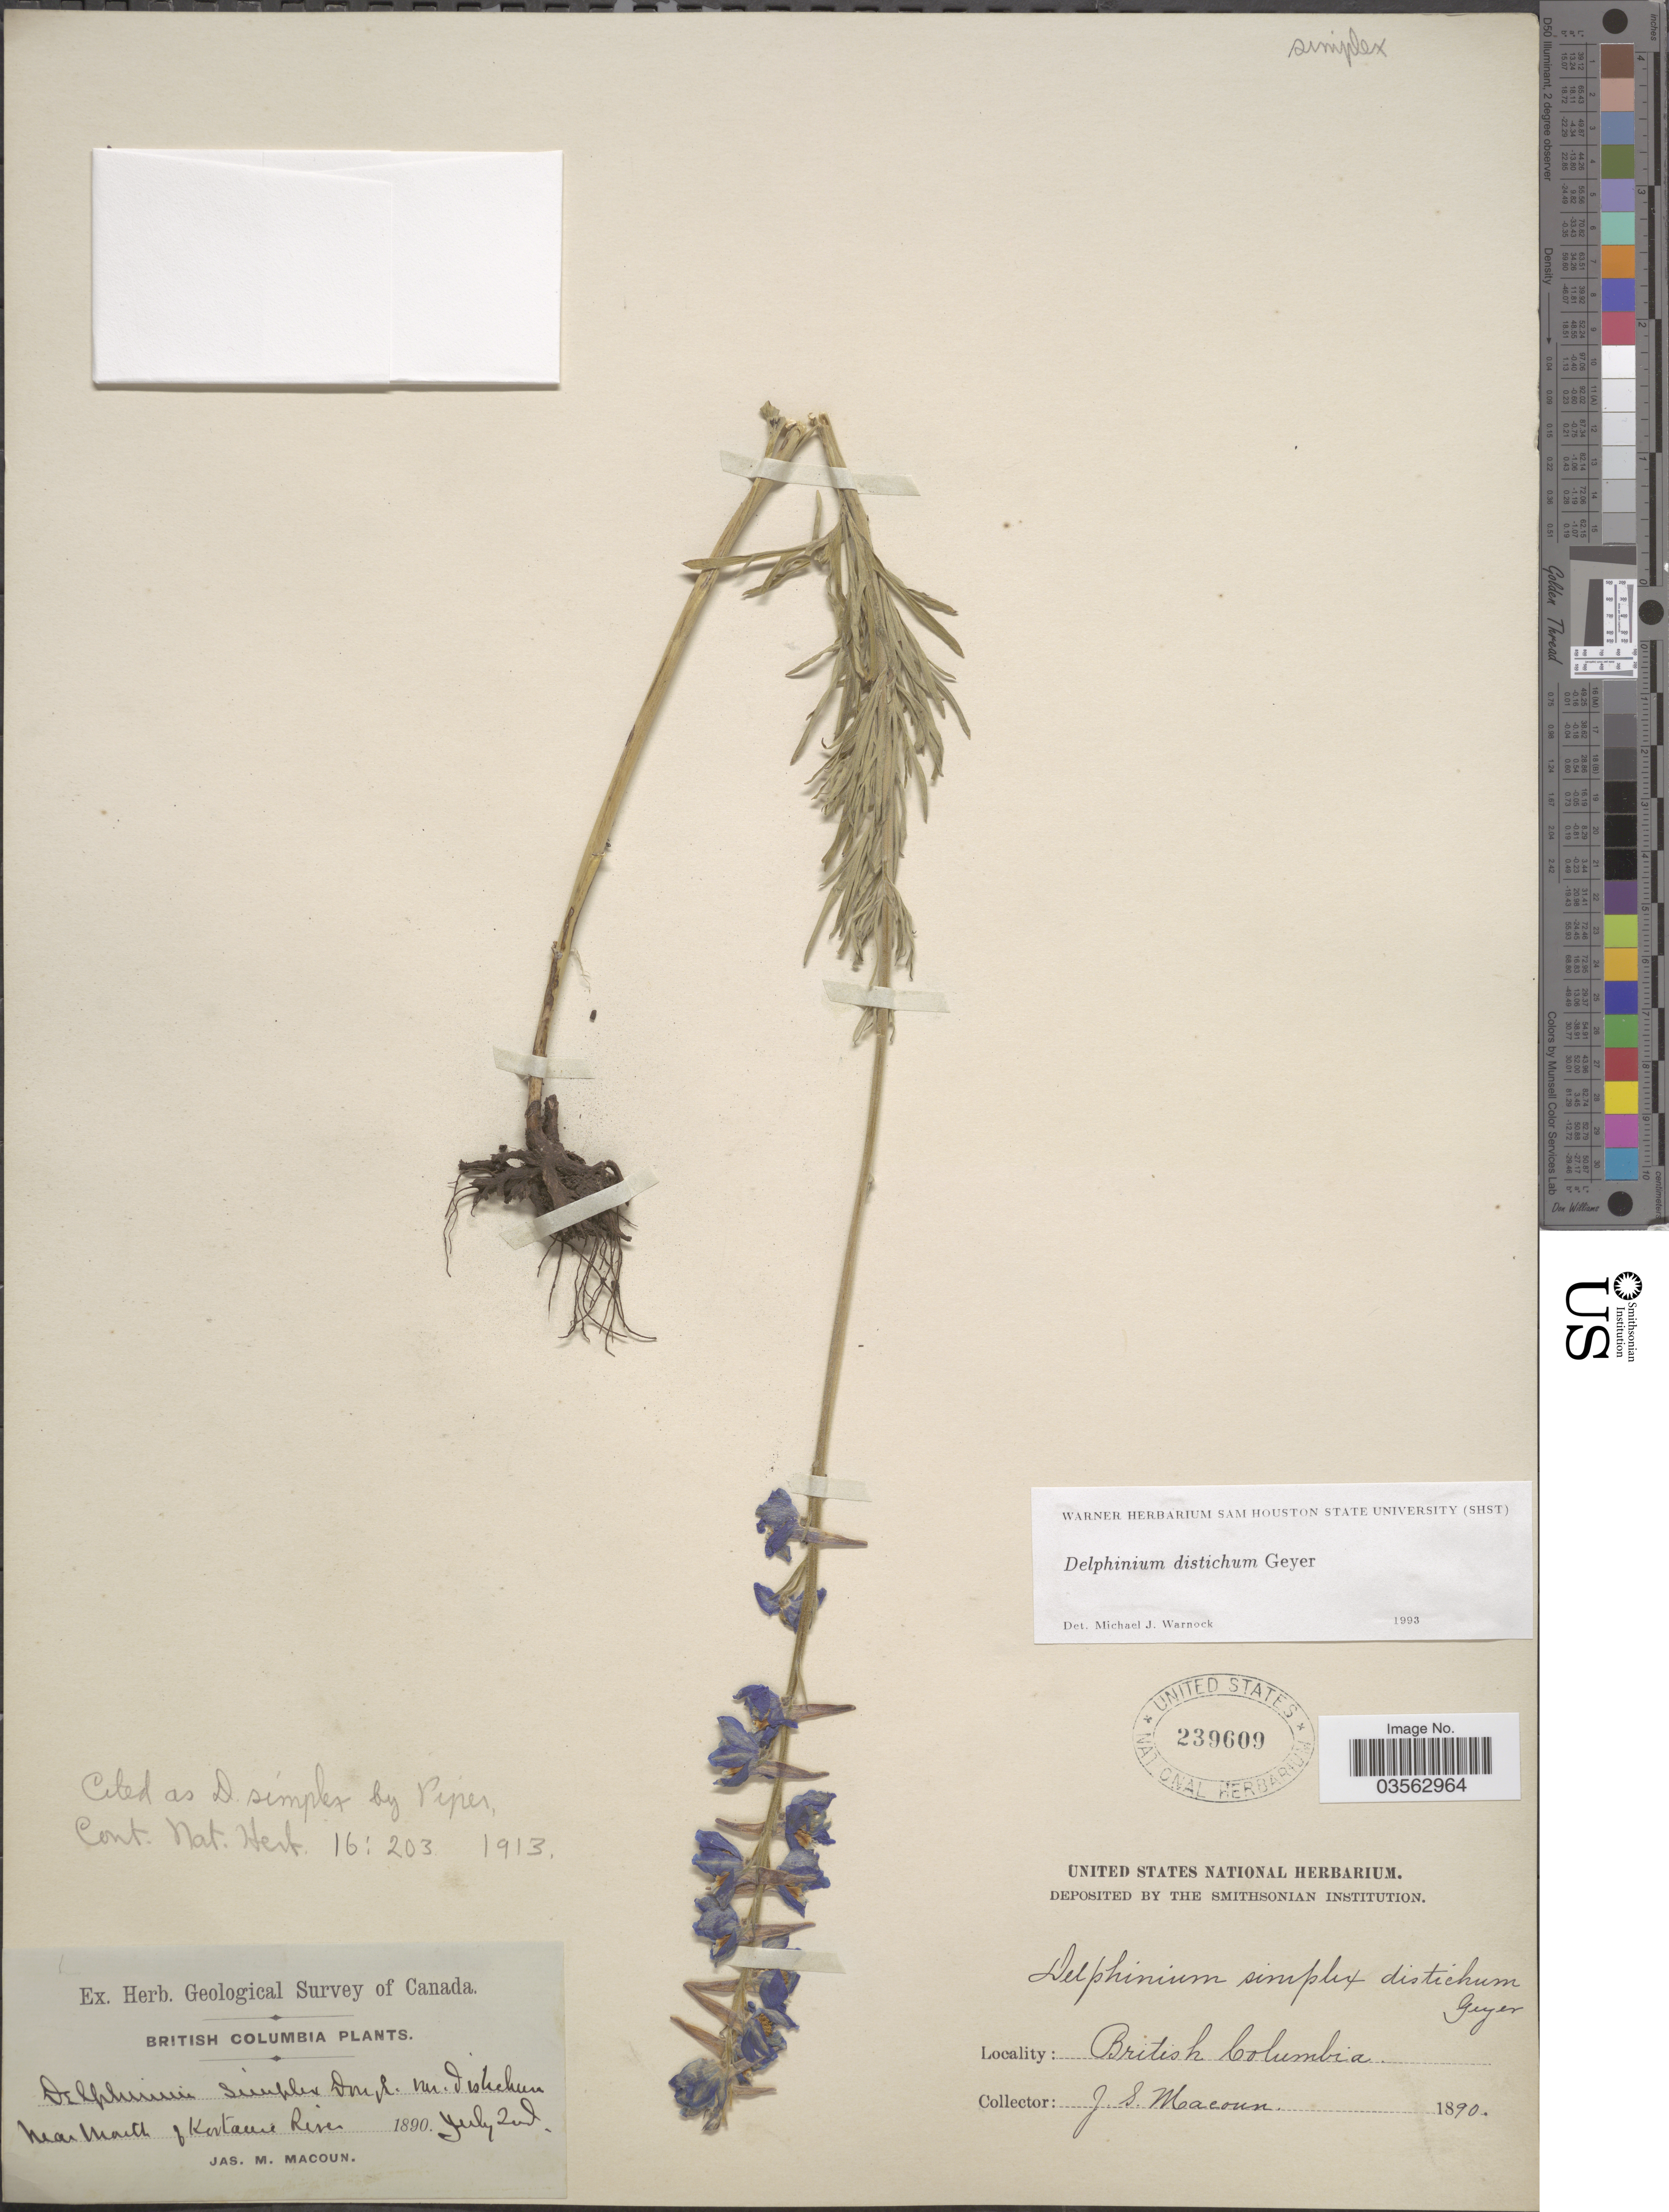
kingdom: Plantae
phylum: Tracheophyta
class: Magnoliopsida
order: Ranunculales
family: Ranunculaceae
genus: Delphinium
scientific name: Delphinium distichum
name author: Geyer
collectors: J. M. Macoun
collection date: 1890-07-02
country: Canada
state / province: British Columbia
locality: Near mouth of Kevtauie River.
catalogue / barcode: US 239609